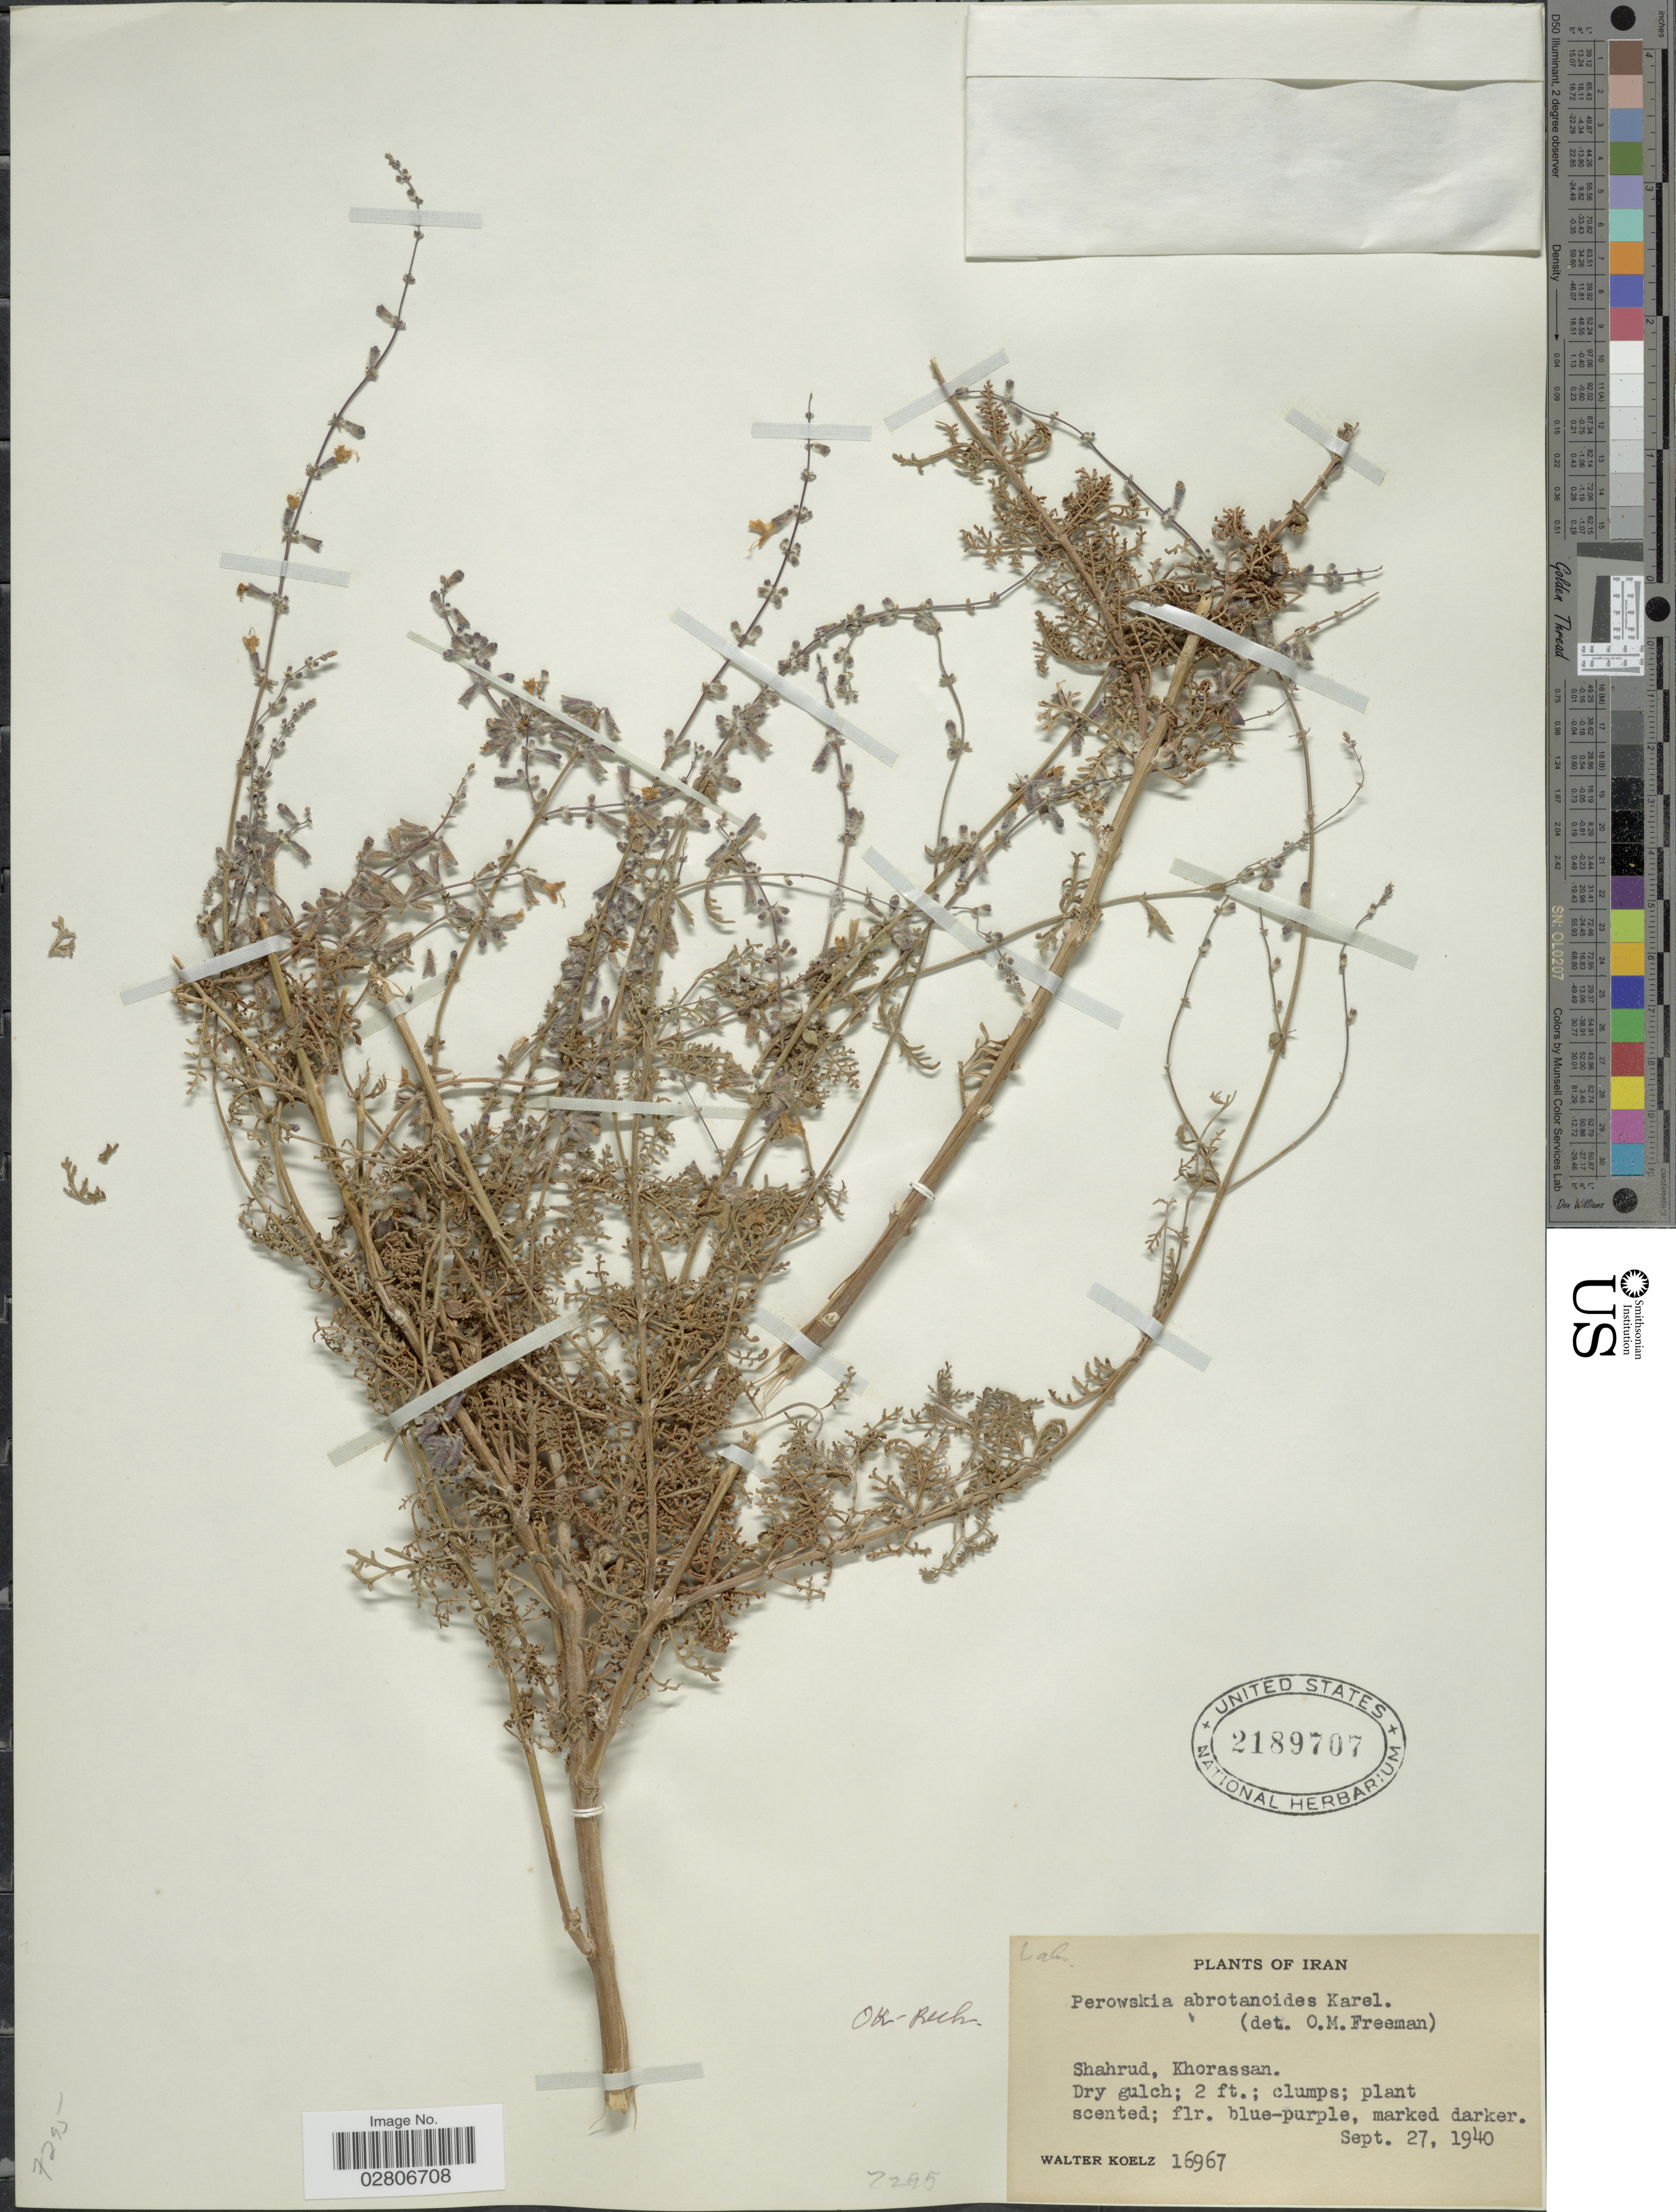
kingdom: Plantae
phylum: Tracheophyta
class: Magnoliopsida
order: Lamiales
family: Lamiaceae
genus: Perovskia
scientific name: Perovskia abrotanoides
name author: Kar.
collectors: W. N. Koelz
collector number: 16967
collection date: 1940-09-27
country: Iran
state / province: Khorasan [obsolete]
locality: Shahrud, Khorassan.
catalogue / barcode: US 2189707